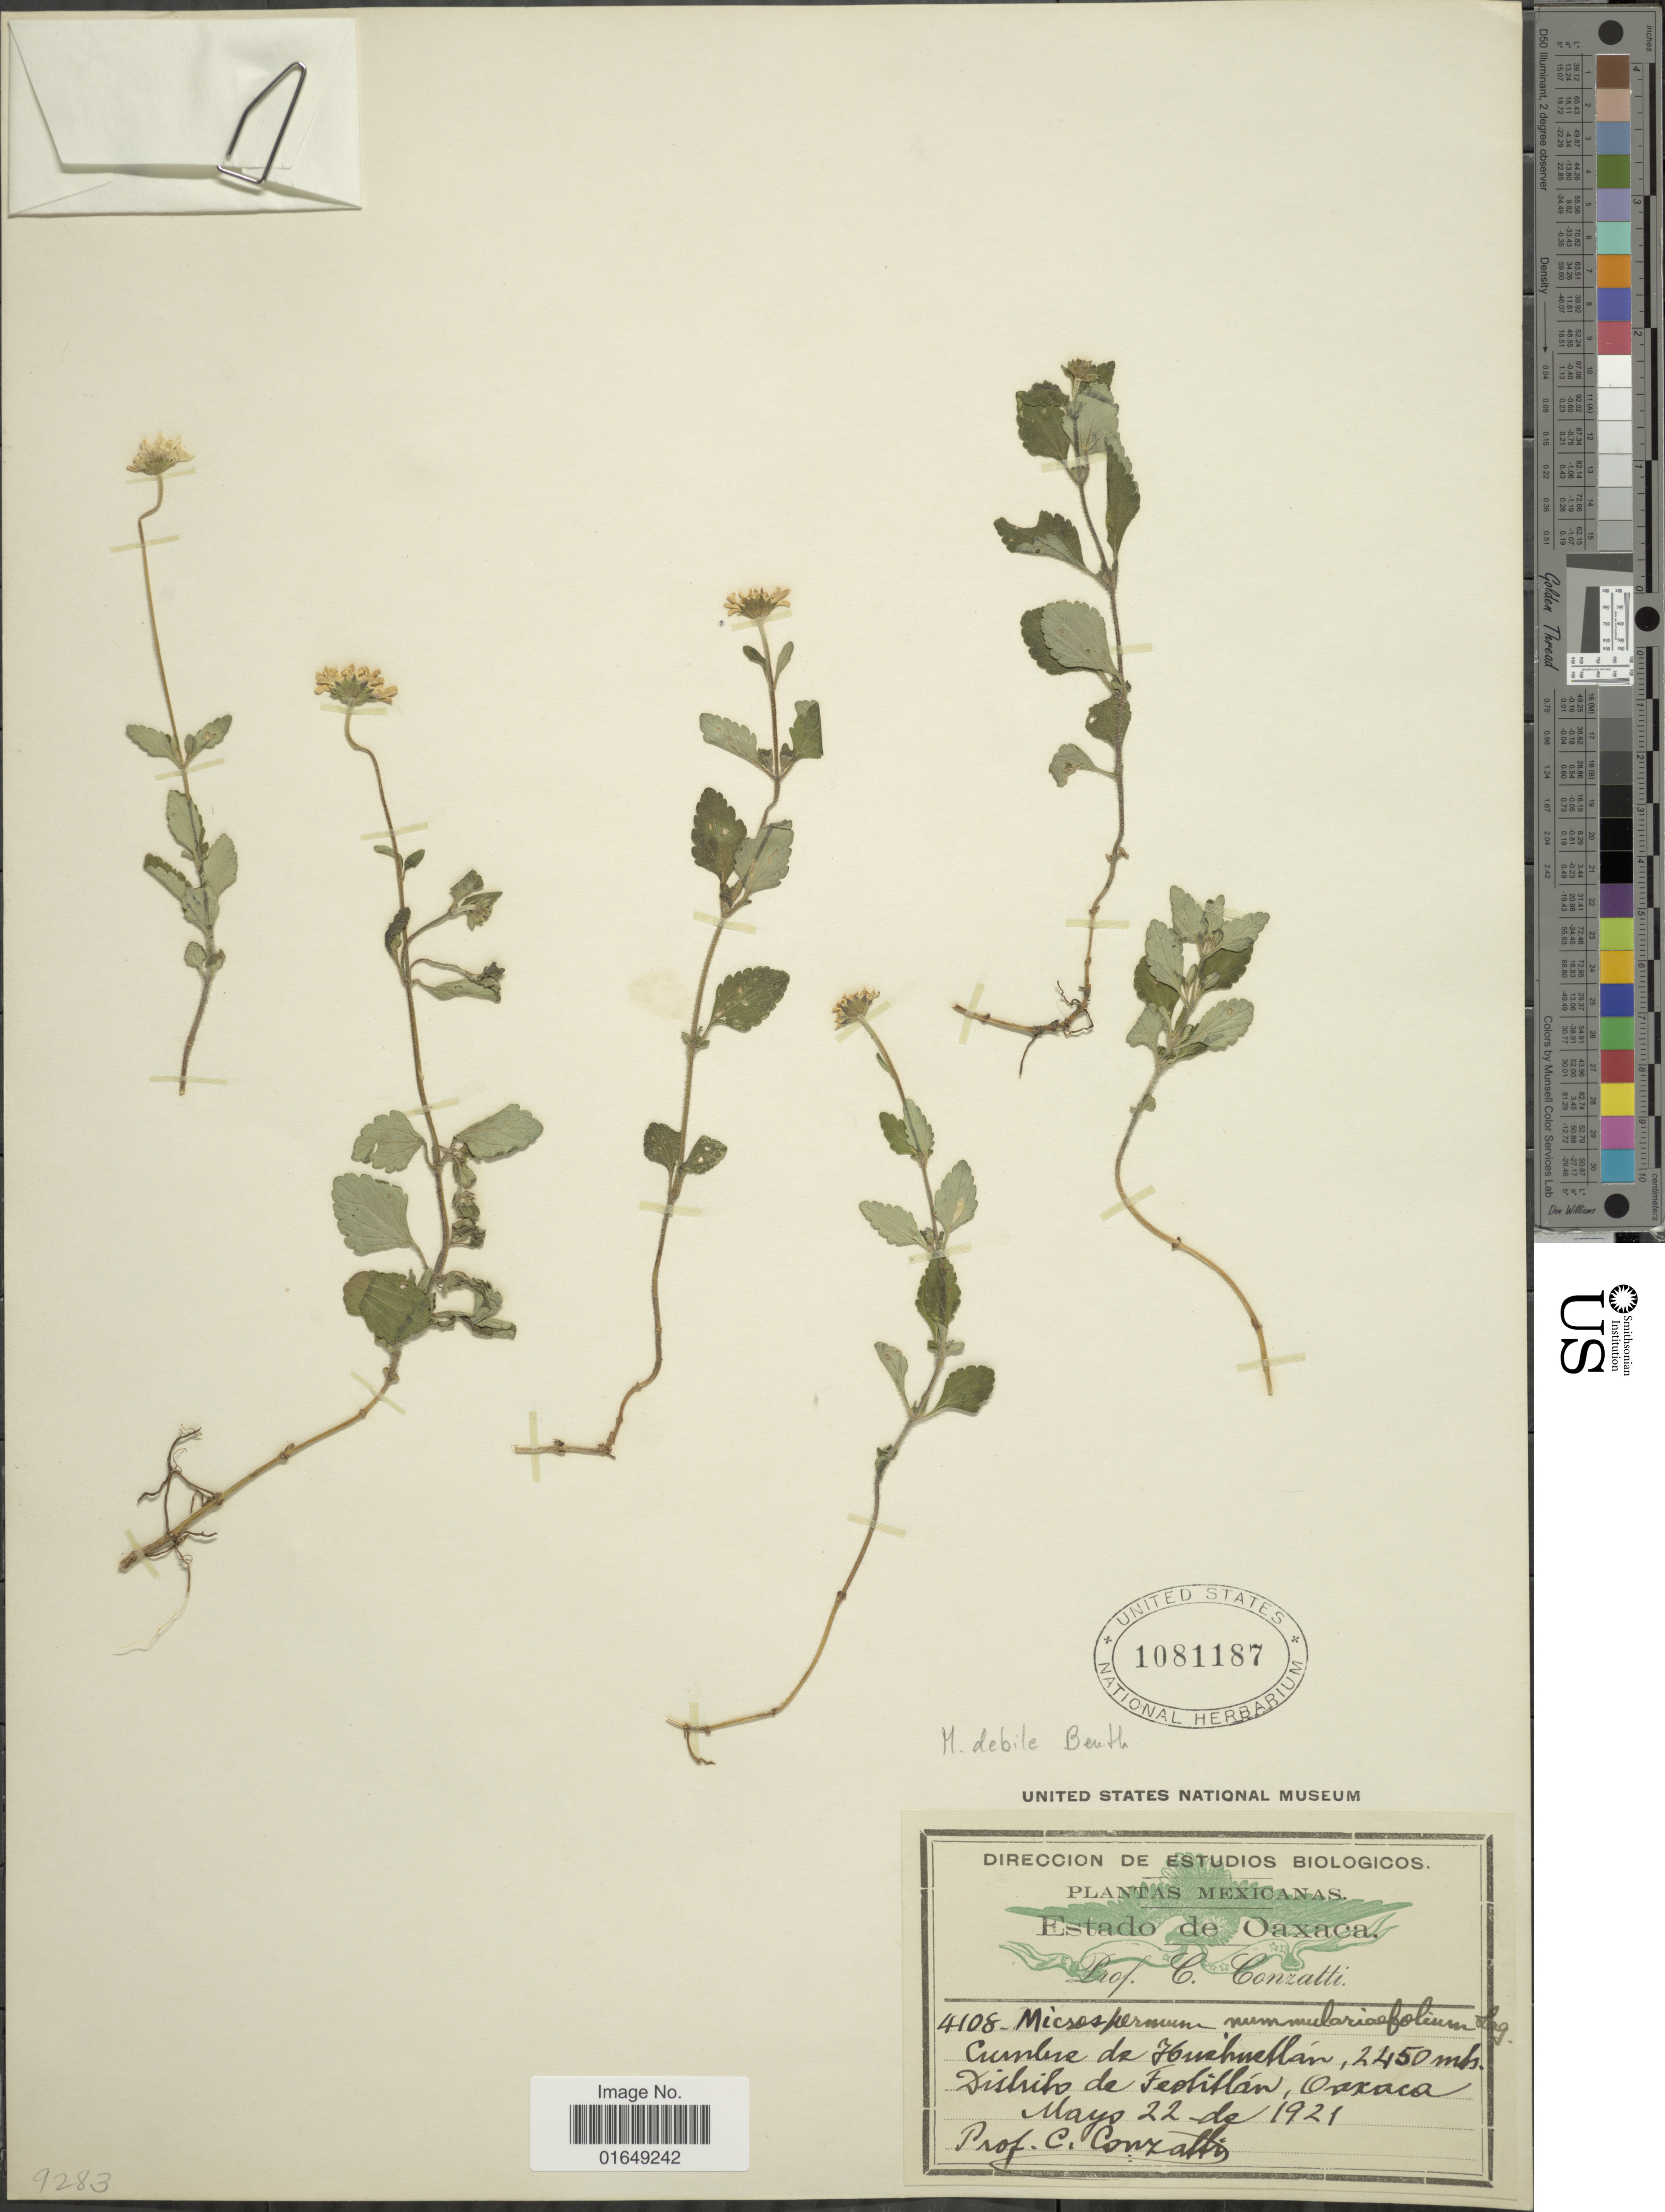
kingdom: Plantae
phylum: Tracheophyta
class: Magnoliopsida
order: Asterales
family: Asteraceae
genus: Microspermum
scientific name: Microspermum debile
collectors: C. Conzatti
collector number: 4108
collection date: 1921-05-22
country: Mexico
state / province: Oaxaca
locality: Cumbre de Huahuellán, distrito de Teotillan.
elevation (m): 2450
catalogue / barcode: US 1081187